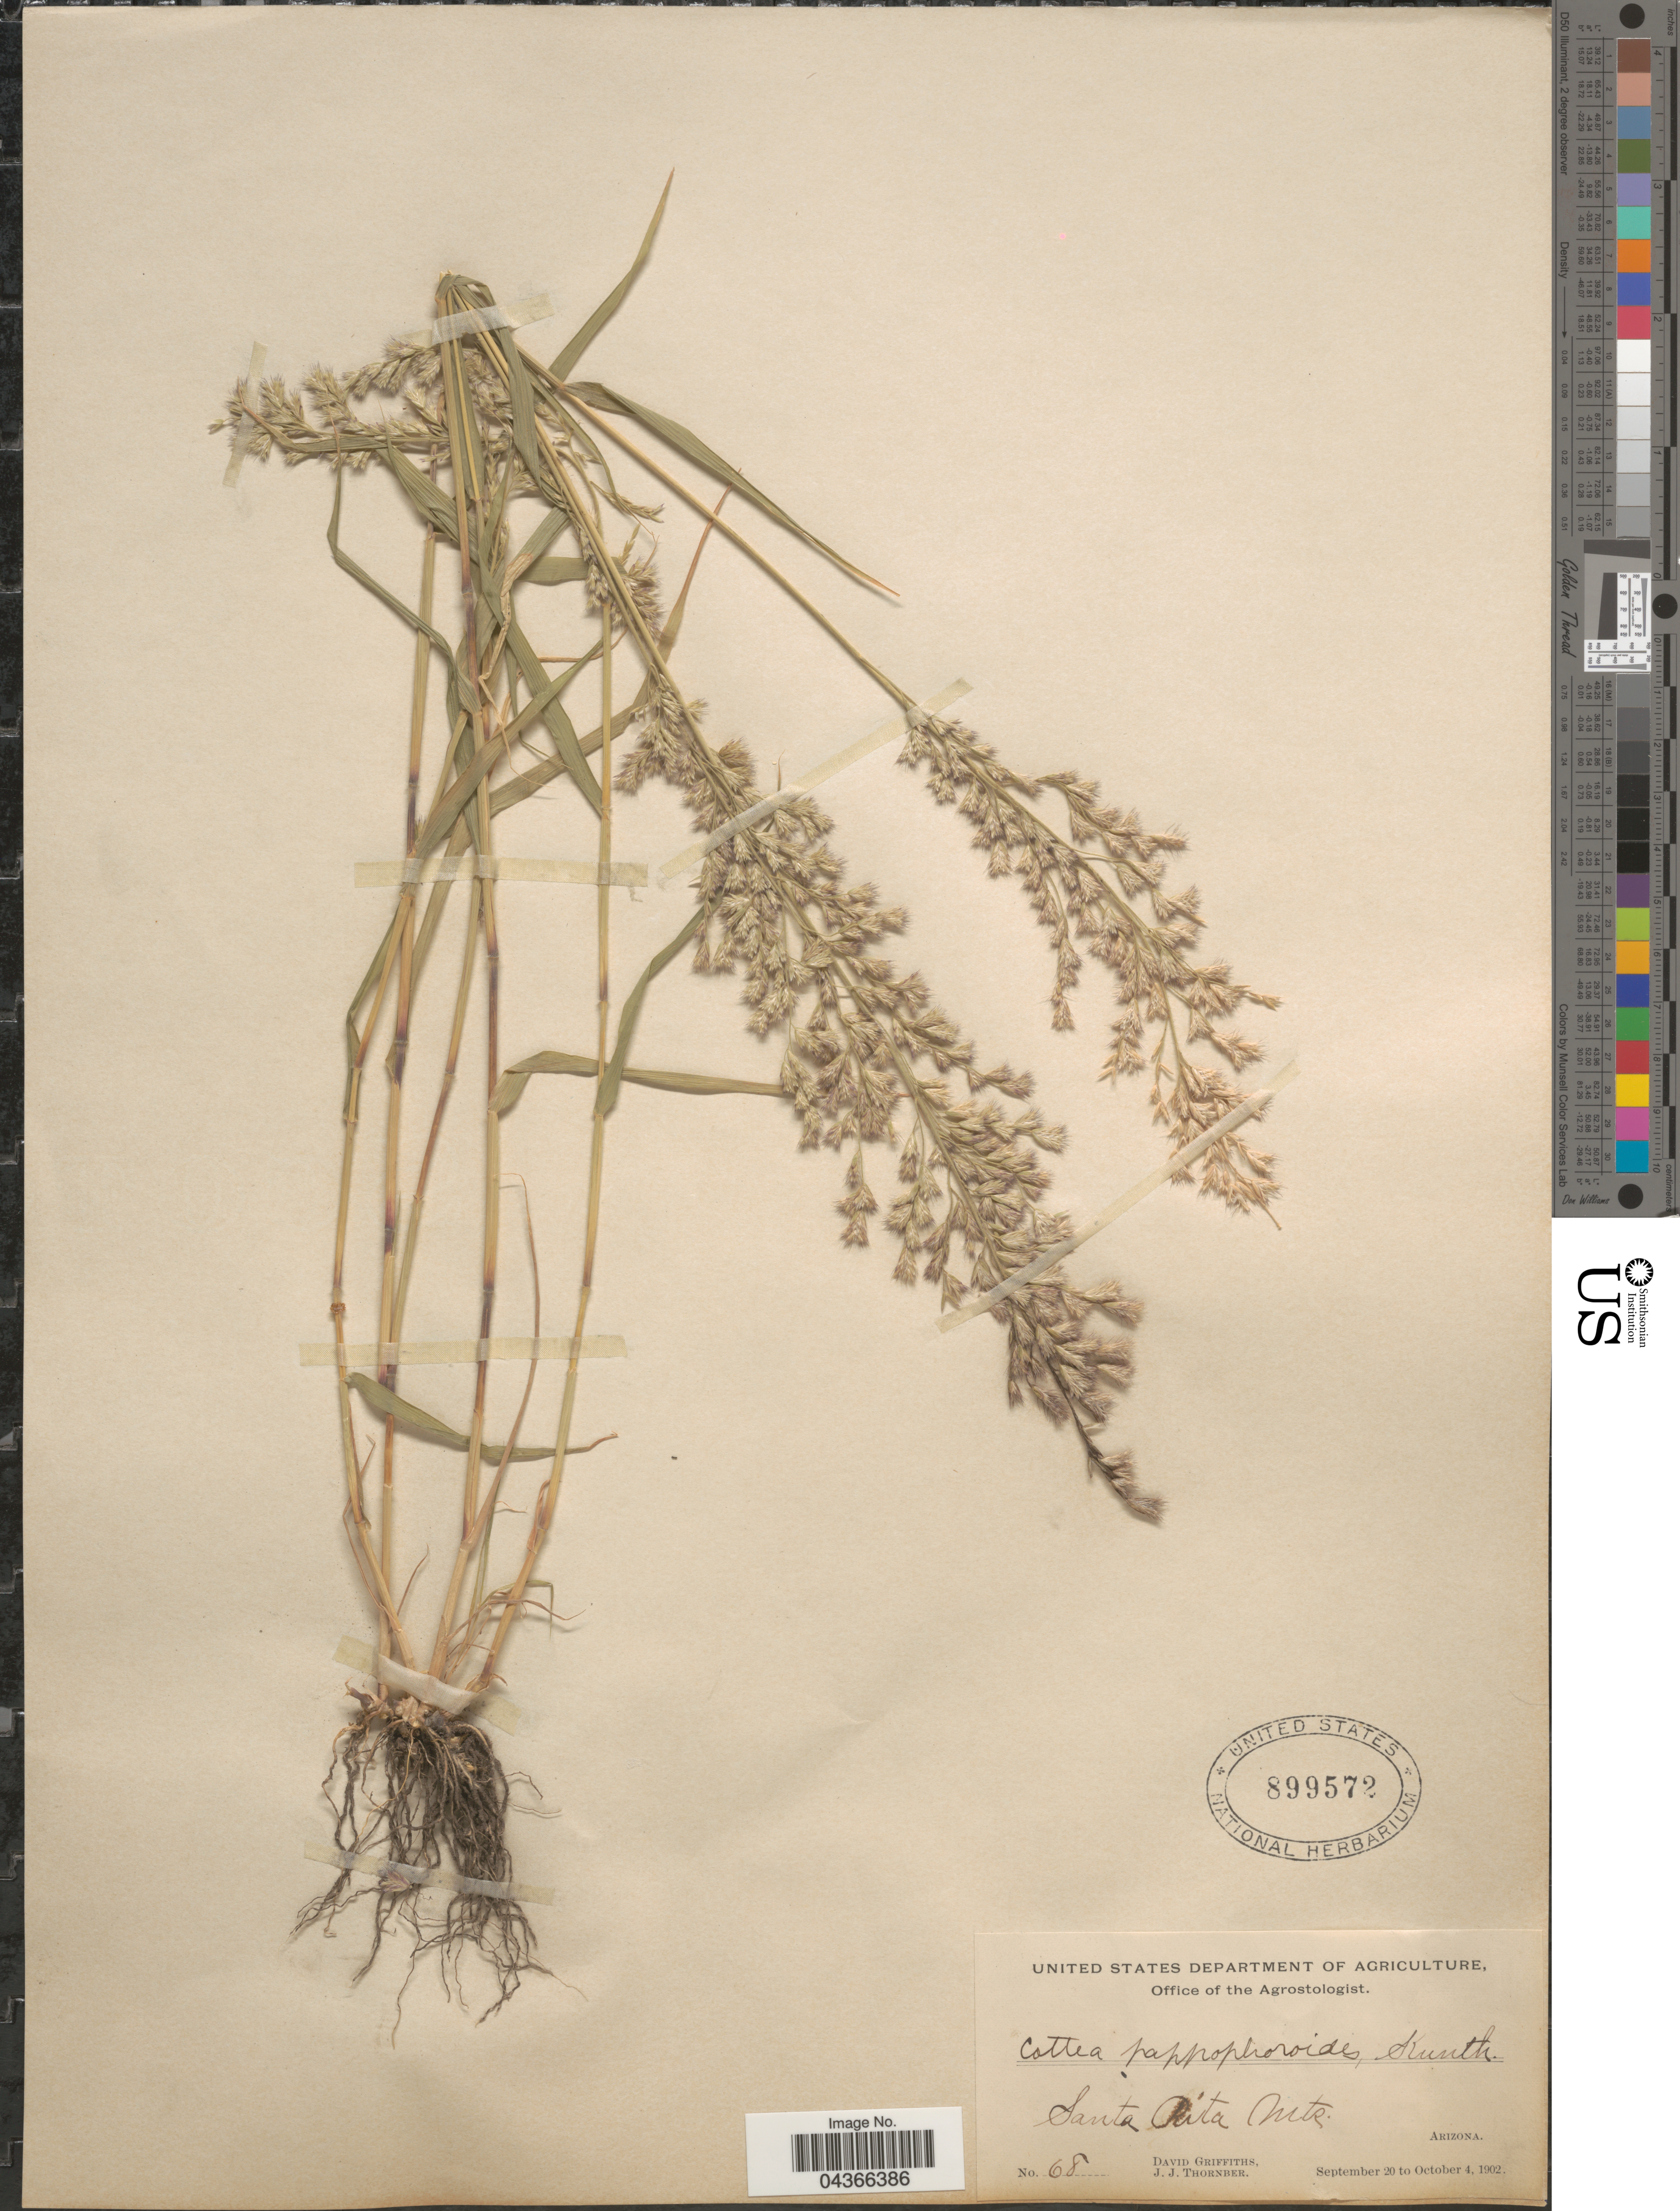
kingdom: Plantae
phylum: Tracheophyta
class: Liliopsida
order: Poales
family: Poaceae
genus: Cottea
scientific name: Cottea pappophoroides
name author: Kunth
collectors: D. Griffiths & J. Thornber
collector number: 68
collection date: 1902-09-20/1902-10-04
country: United States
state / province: Arizona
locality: Santa Rita Mts.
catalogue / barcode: US 899572